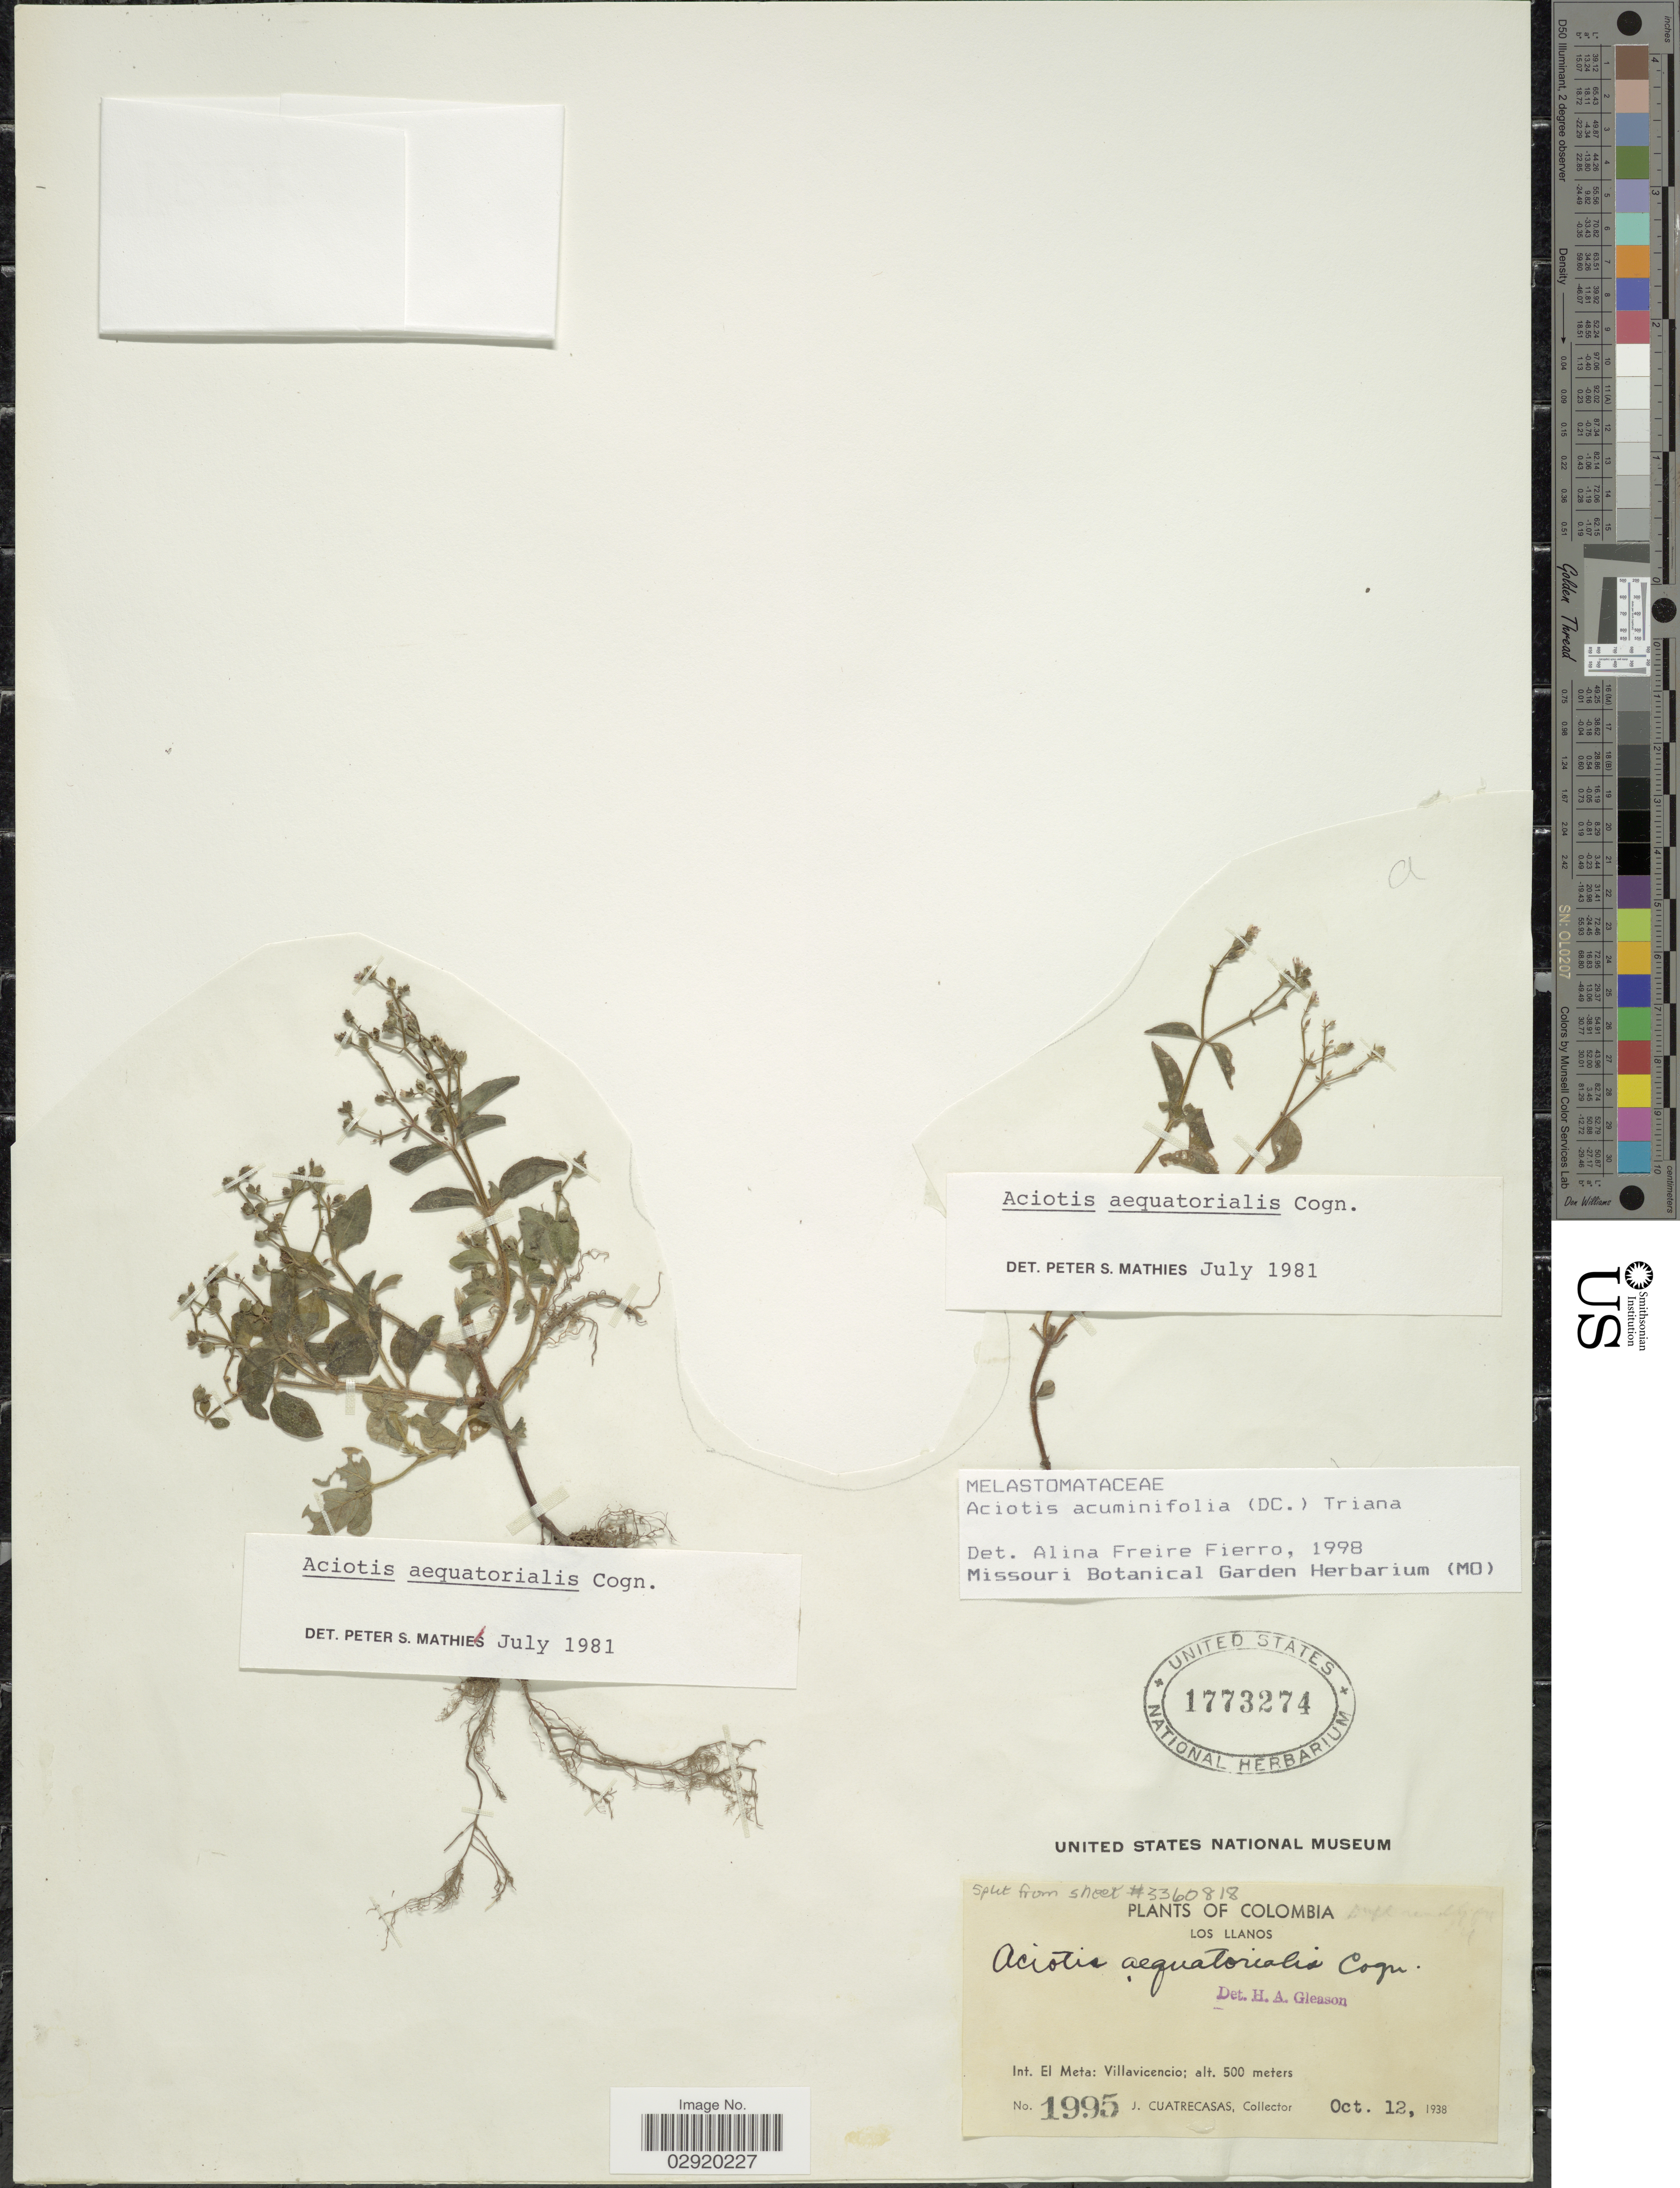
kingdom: Plantae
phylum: Tracheophyta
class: Magnoliopsida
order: Myrtales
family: Melastomataceae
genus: Aciotis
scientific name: Aciotis acuminifolia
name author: (Mart. ex DC.) Triana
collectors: J. Cuatrecasas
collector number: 1995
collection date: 1938-10-12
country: Colombia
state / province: Meta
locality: Los Llanos. Int. El Meta: Villavicencio.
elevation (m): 500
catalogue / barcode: US 1773274